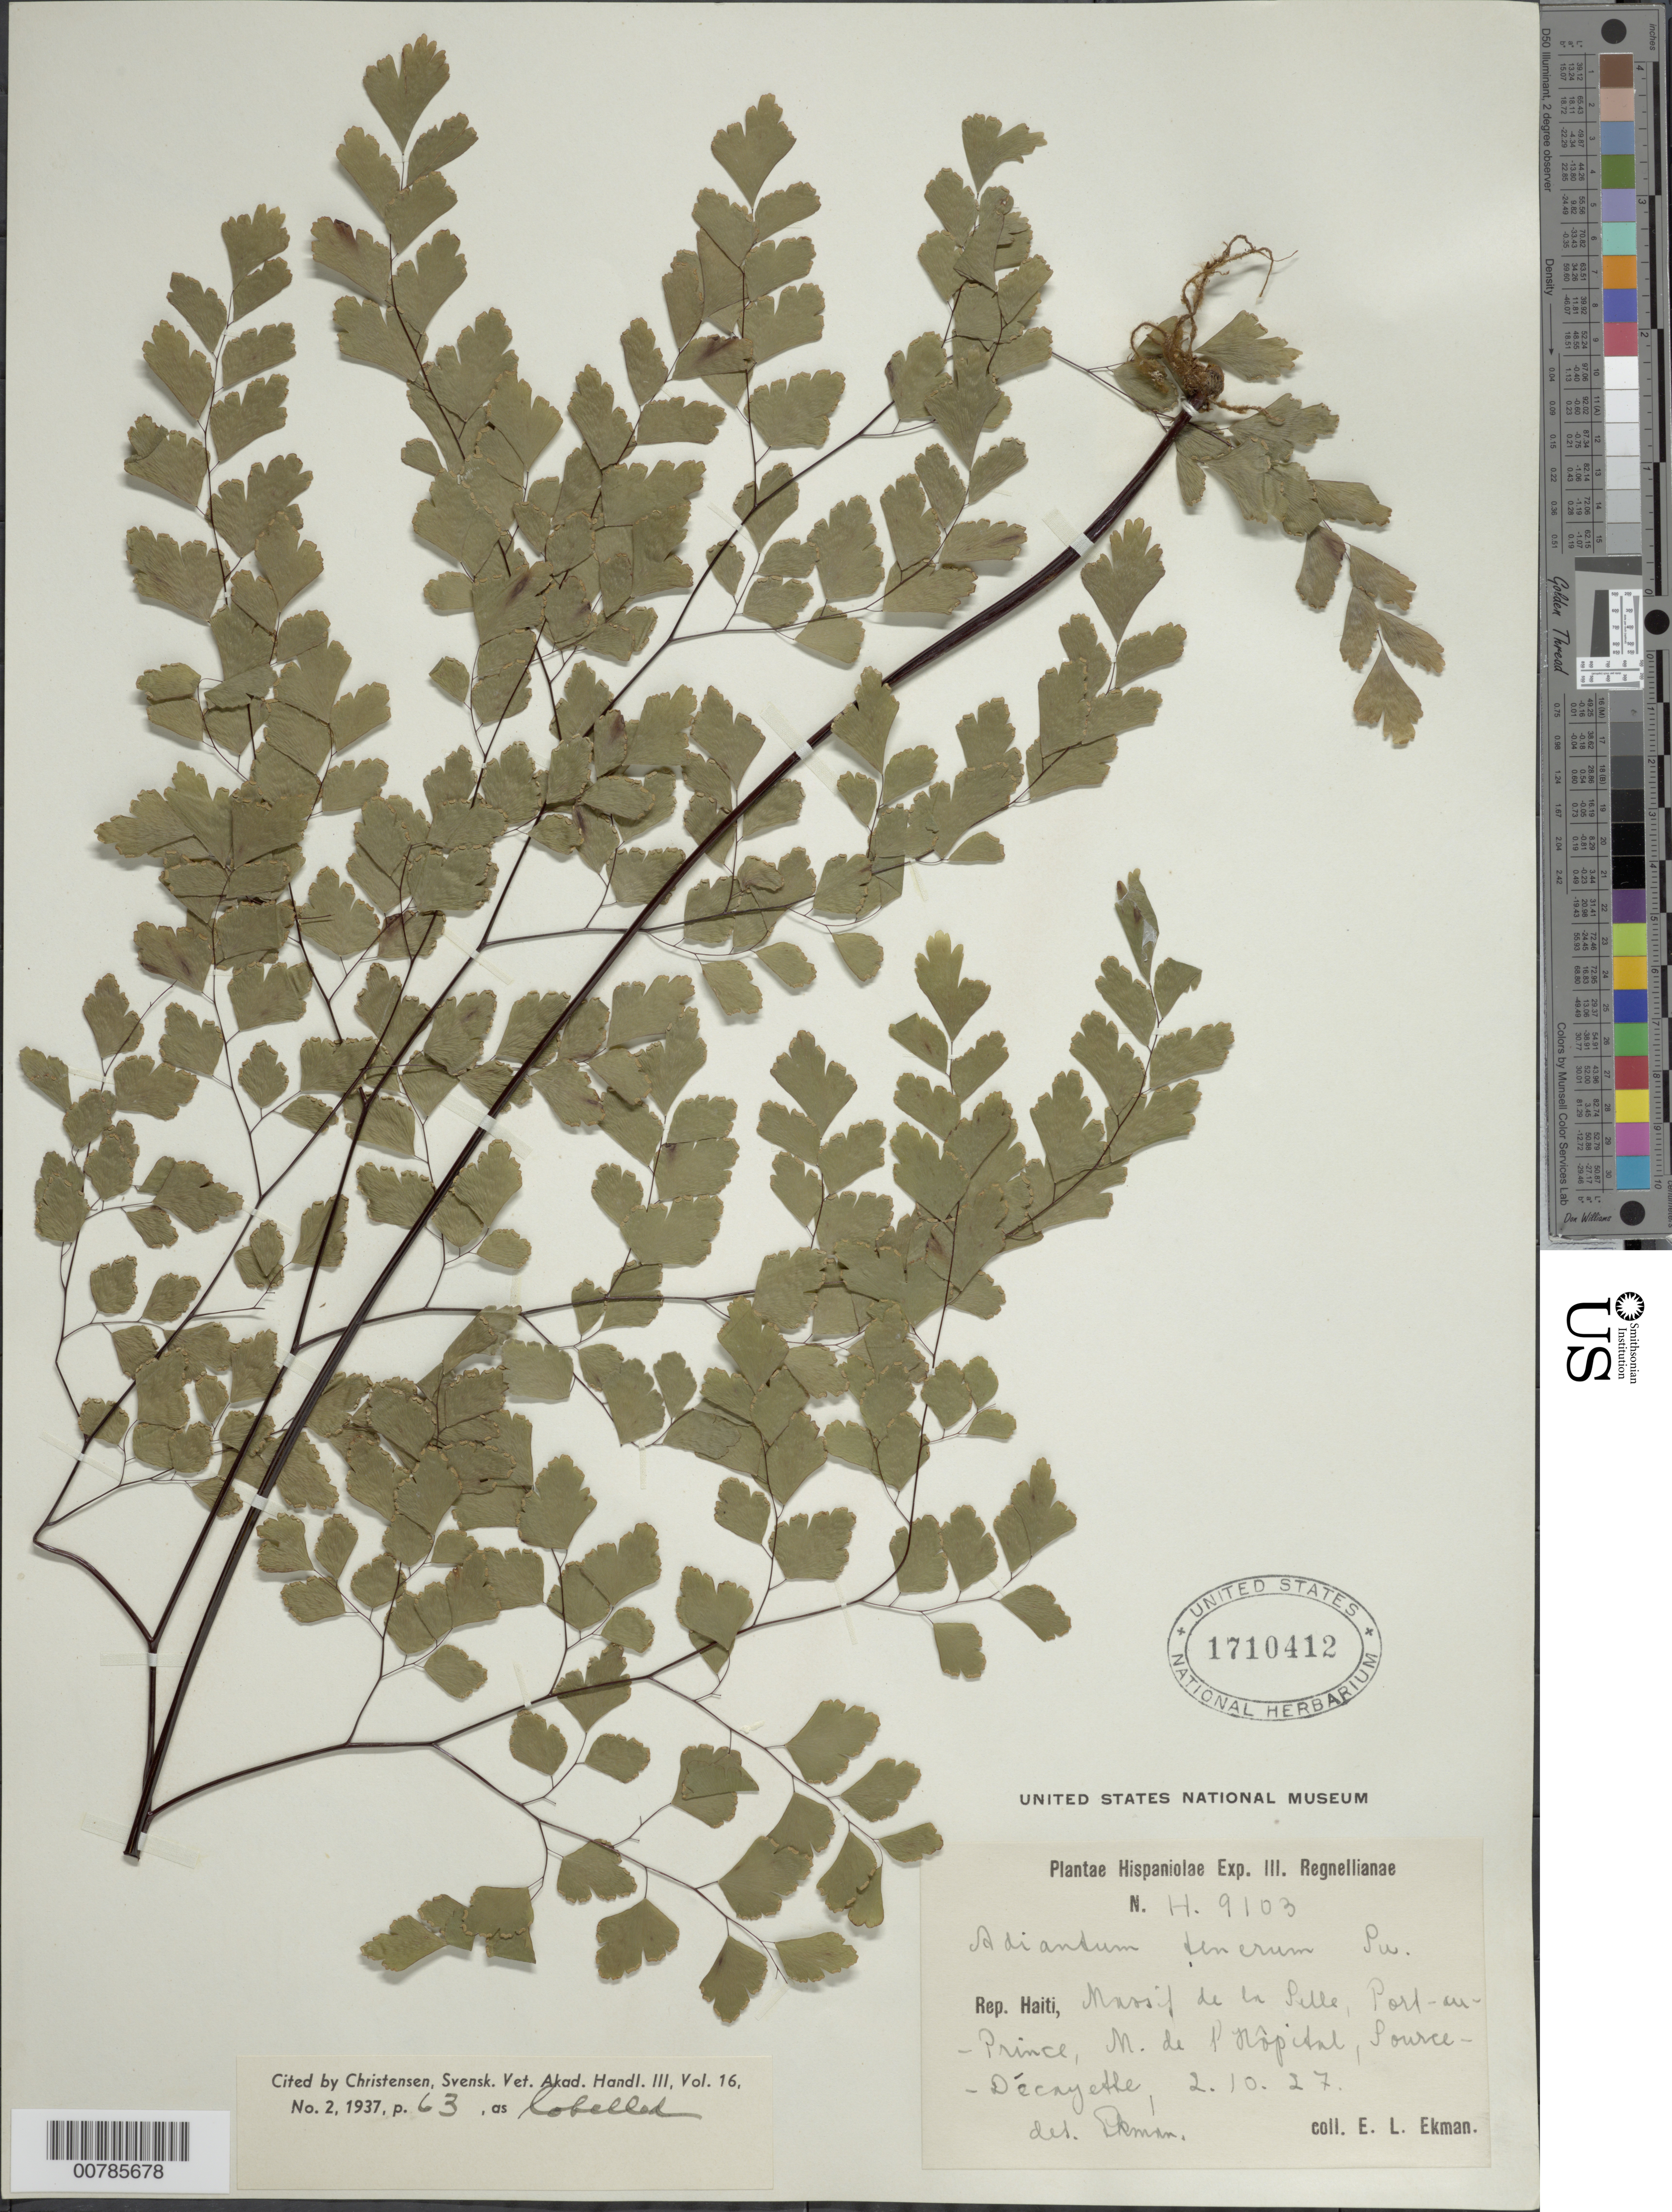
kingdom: Plantae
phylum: Tracheophyta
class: Polypodiopsida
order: Polypodiales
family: Pteridaceae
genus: Adiantum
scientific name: Adiantum tenerum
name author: Sw.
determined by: Christensen, C. F. A.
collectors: E. L. Ekman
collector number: H 9103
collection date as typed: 02 Nov 1927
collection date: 1927-11-02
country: Haiti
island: Hispaniola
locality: Massif de la Selle, Port-au-Prince, N de l'hopital, source-Décayette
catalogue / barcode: US 1710412